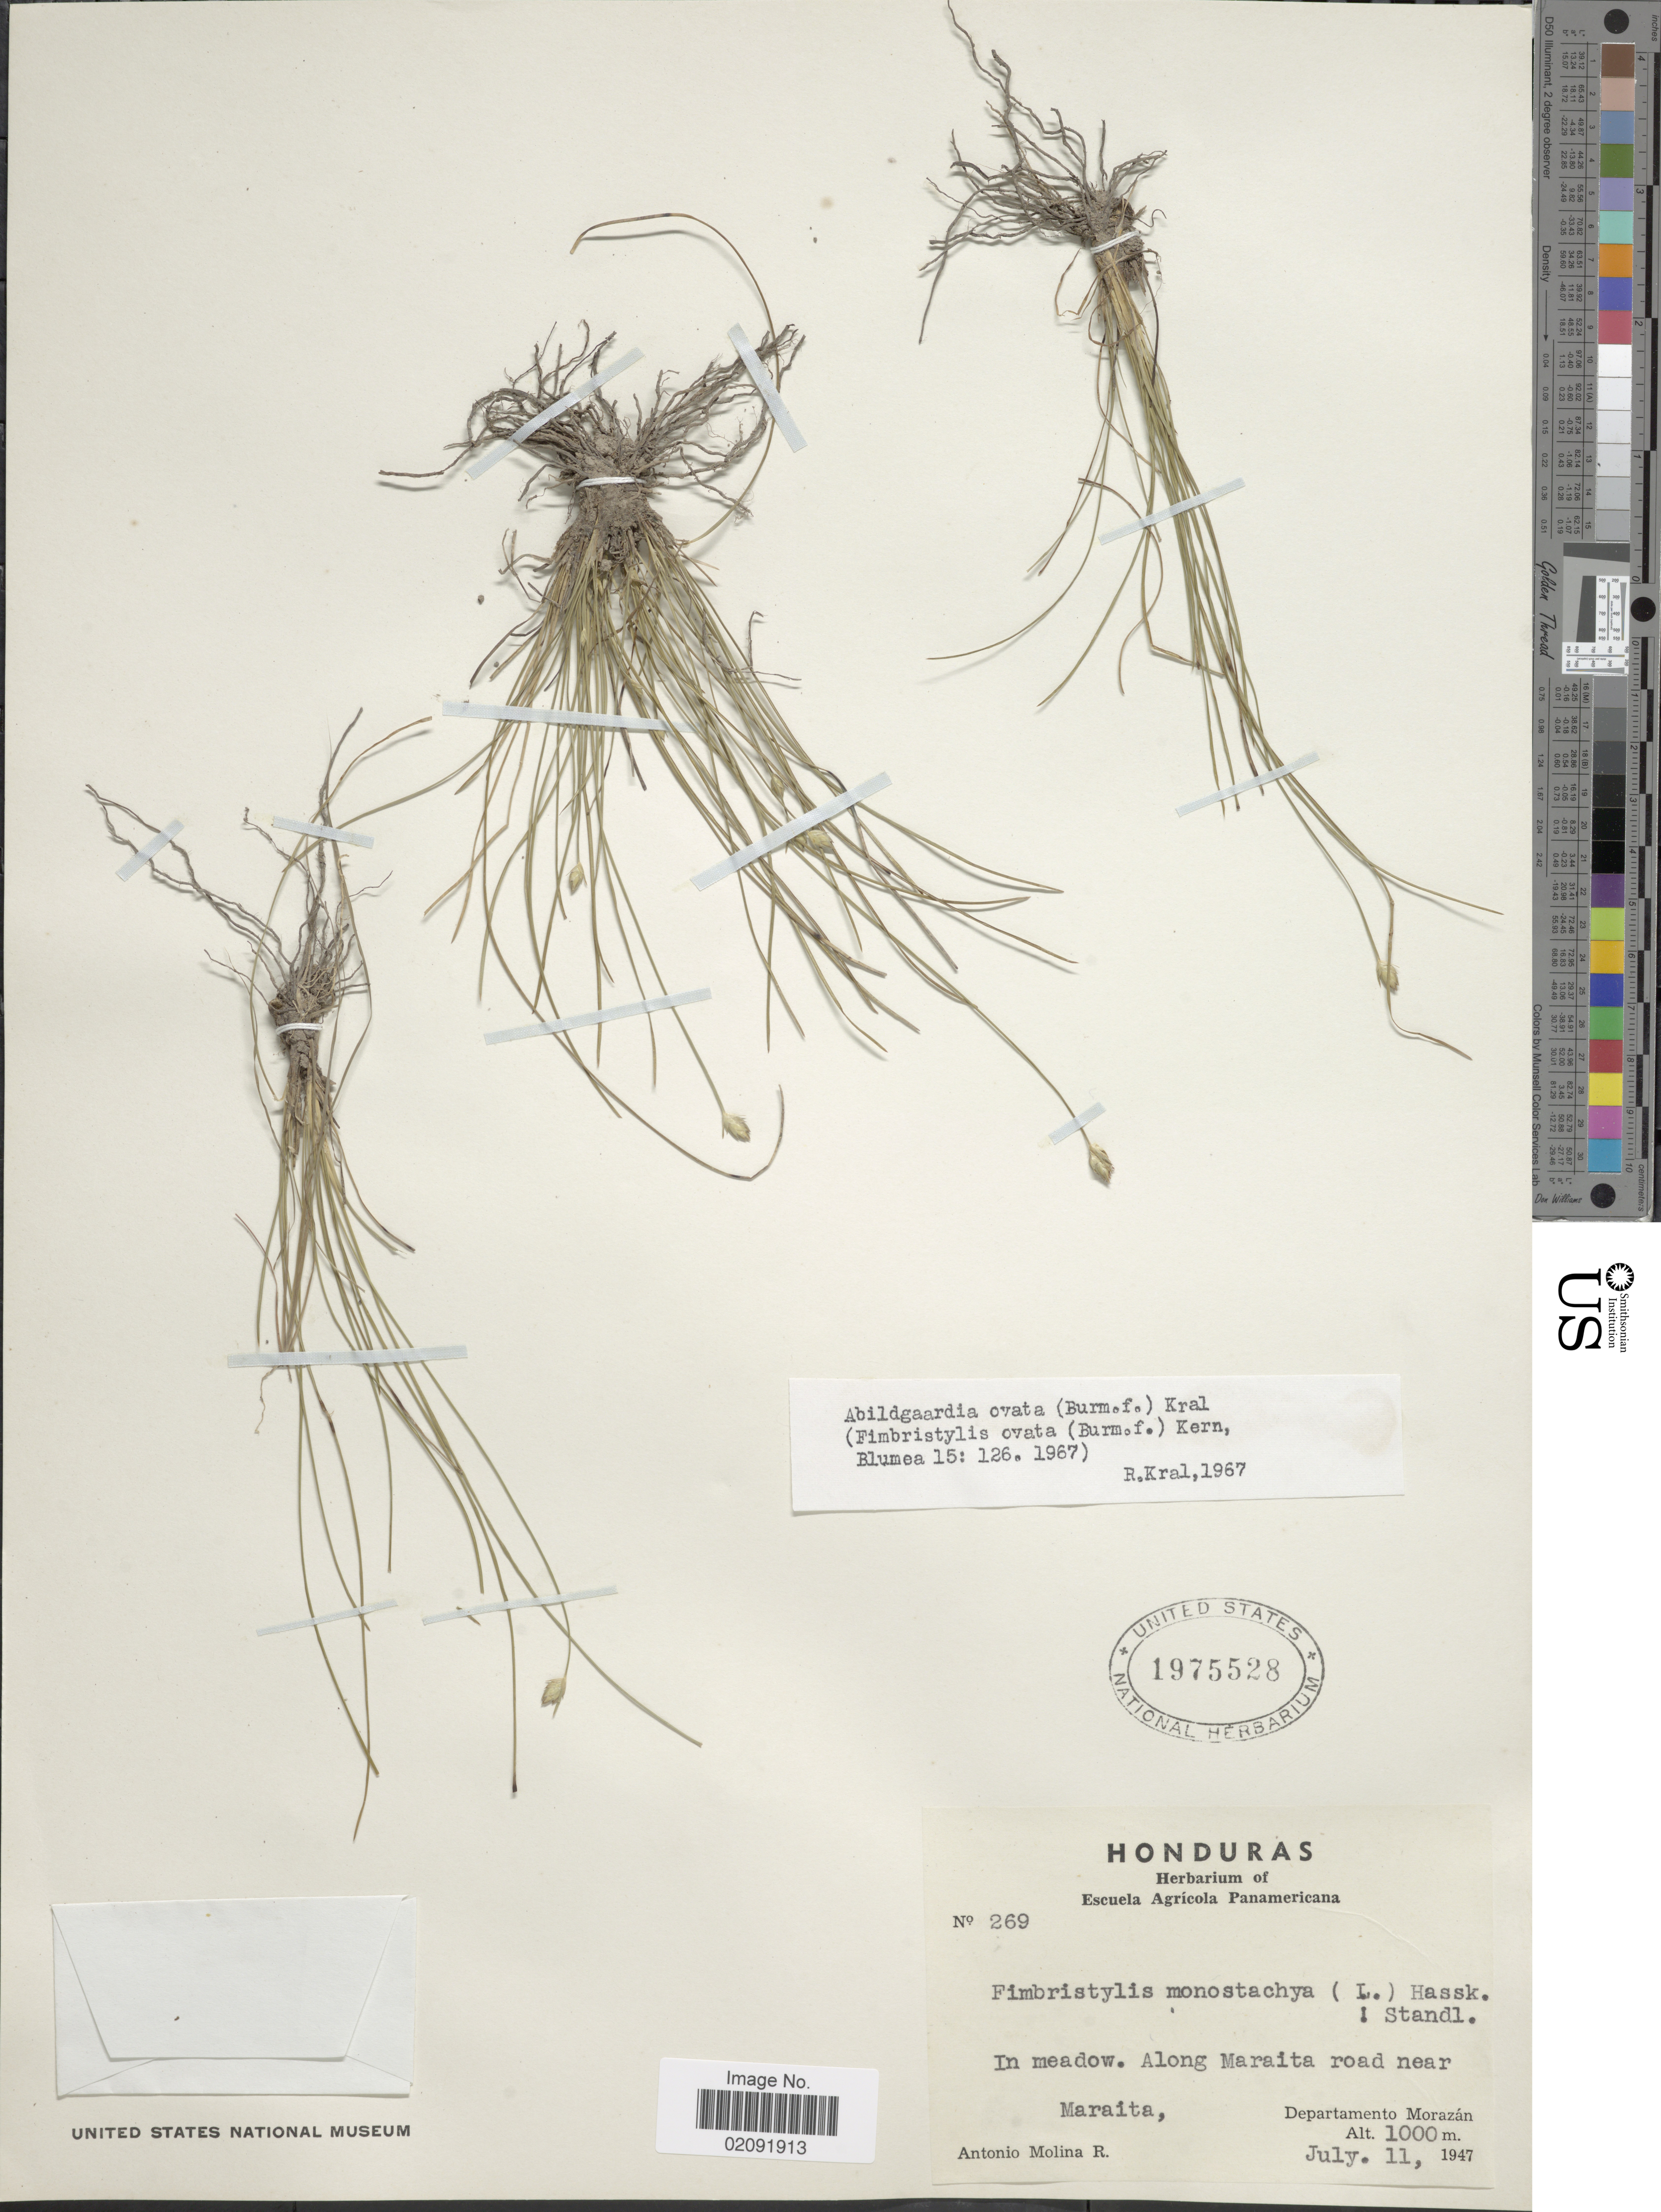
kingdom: Plantae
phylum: Tracheophyta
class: Liliopsida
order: Poales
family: Cyperaceae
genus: Abildgaardia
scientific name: Abildgaardia ovata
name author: (Burm. f.) Kral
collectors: A. Molina R.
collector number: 269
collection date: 1947-07-11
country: Honduras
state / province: Fco. Morazán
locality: In meadow. Along Maraita road near, Maraita, Departamento Morazán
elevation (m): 1000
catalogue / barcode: US 1975528